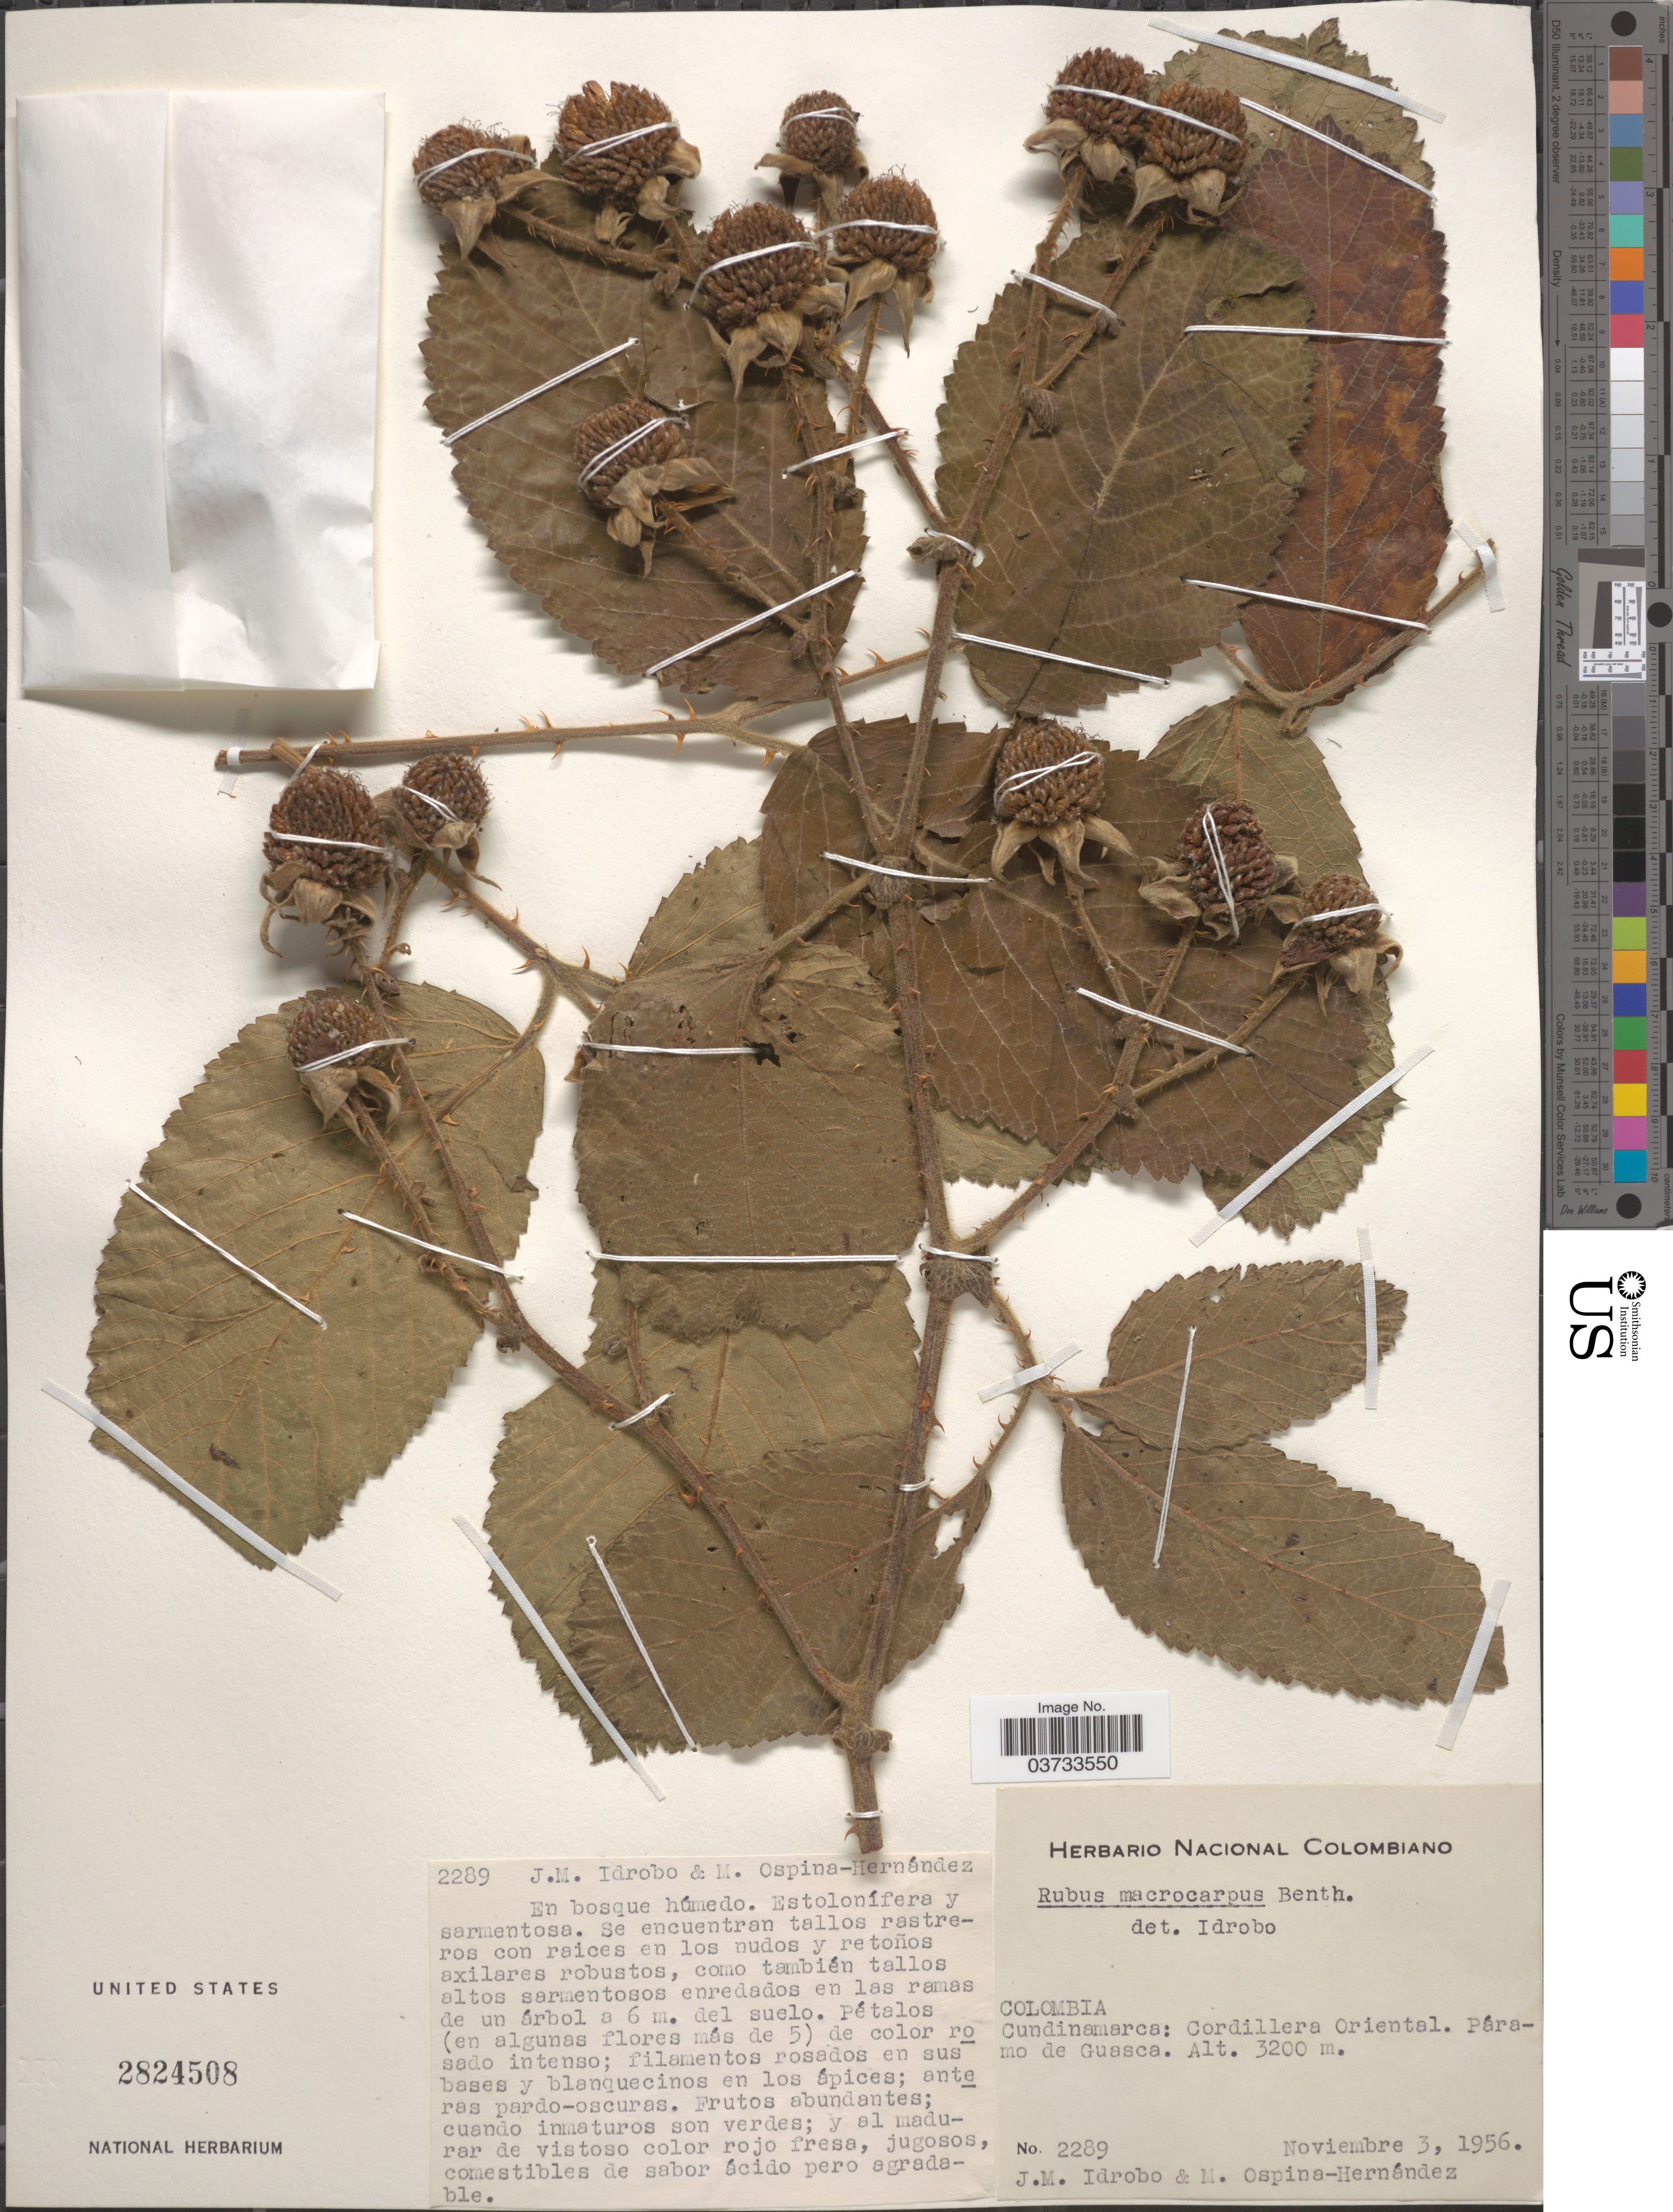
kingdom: Plantae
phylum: Tracheophyta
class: Magnoliopsida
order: Rosales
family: Rosaceae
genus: Rubus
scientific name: Rubus macrocarpus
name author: King ex C.B. Clarke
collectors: J. M. Idrobo & M. Ospina Hernandez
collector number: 2289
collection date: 1956-11-03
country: Colombia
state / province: Cundinamarca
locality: Cordillera Oriental. Páramo de Guasca.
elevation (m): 3200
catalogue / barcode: US 2824508